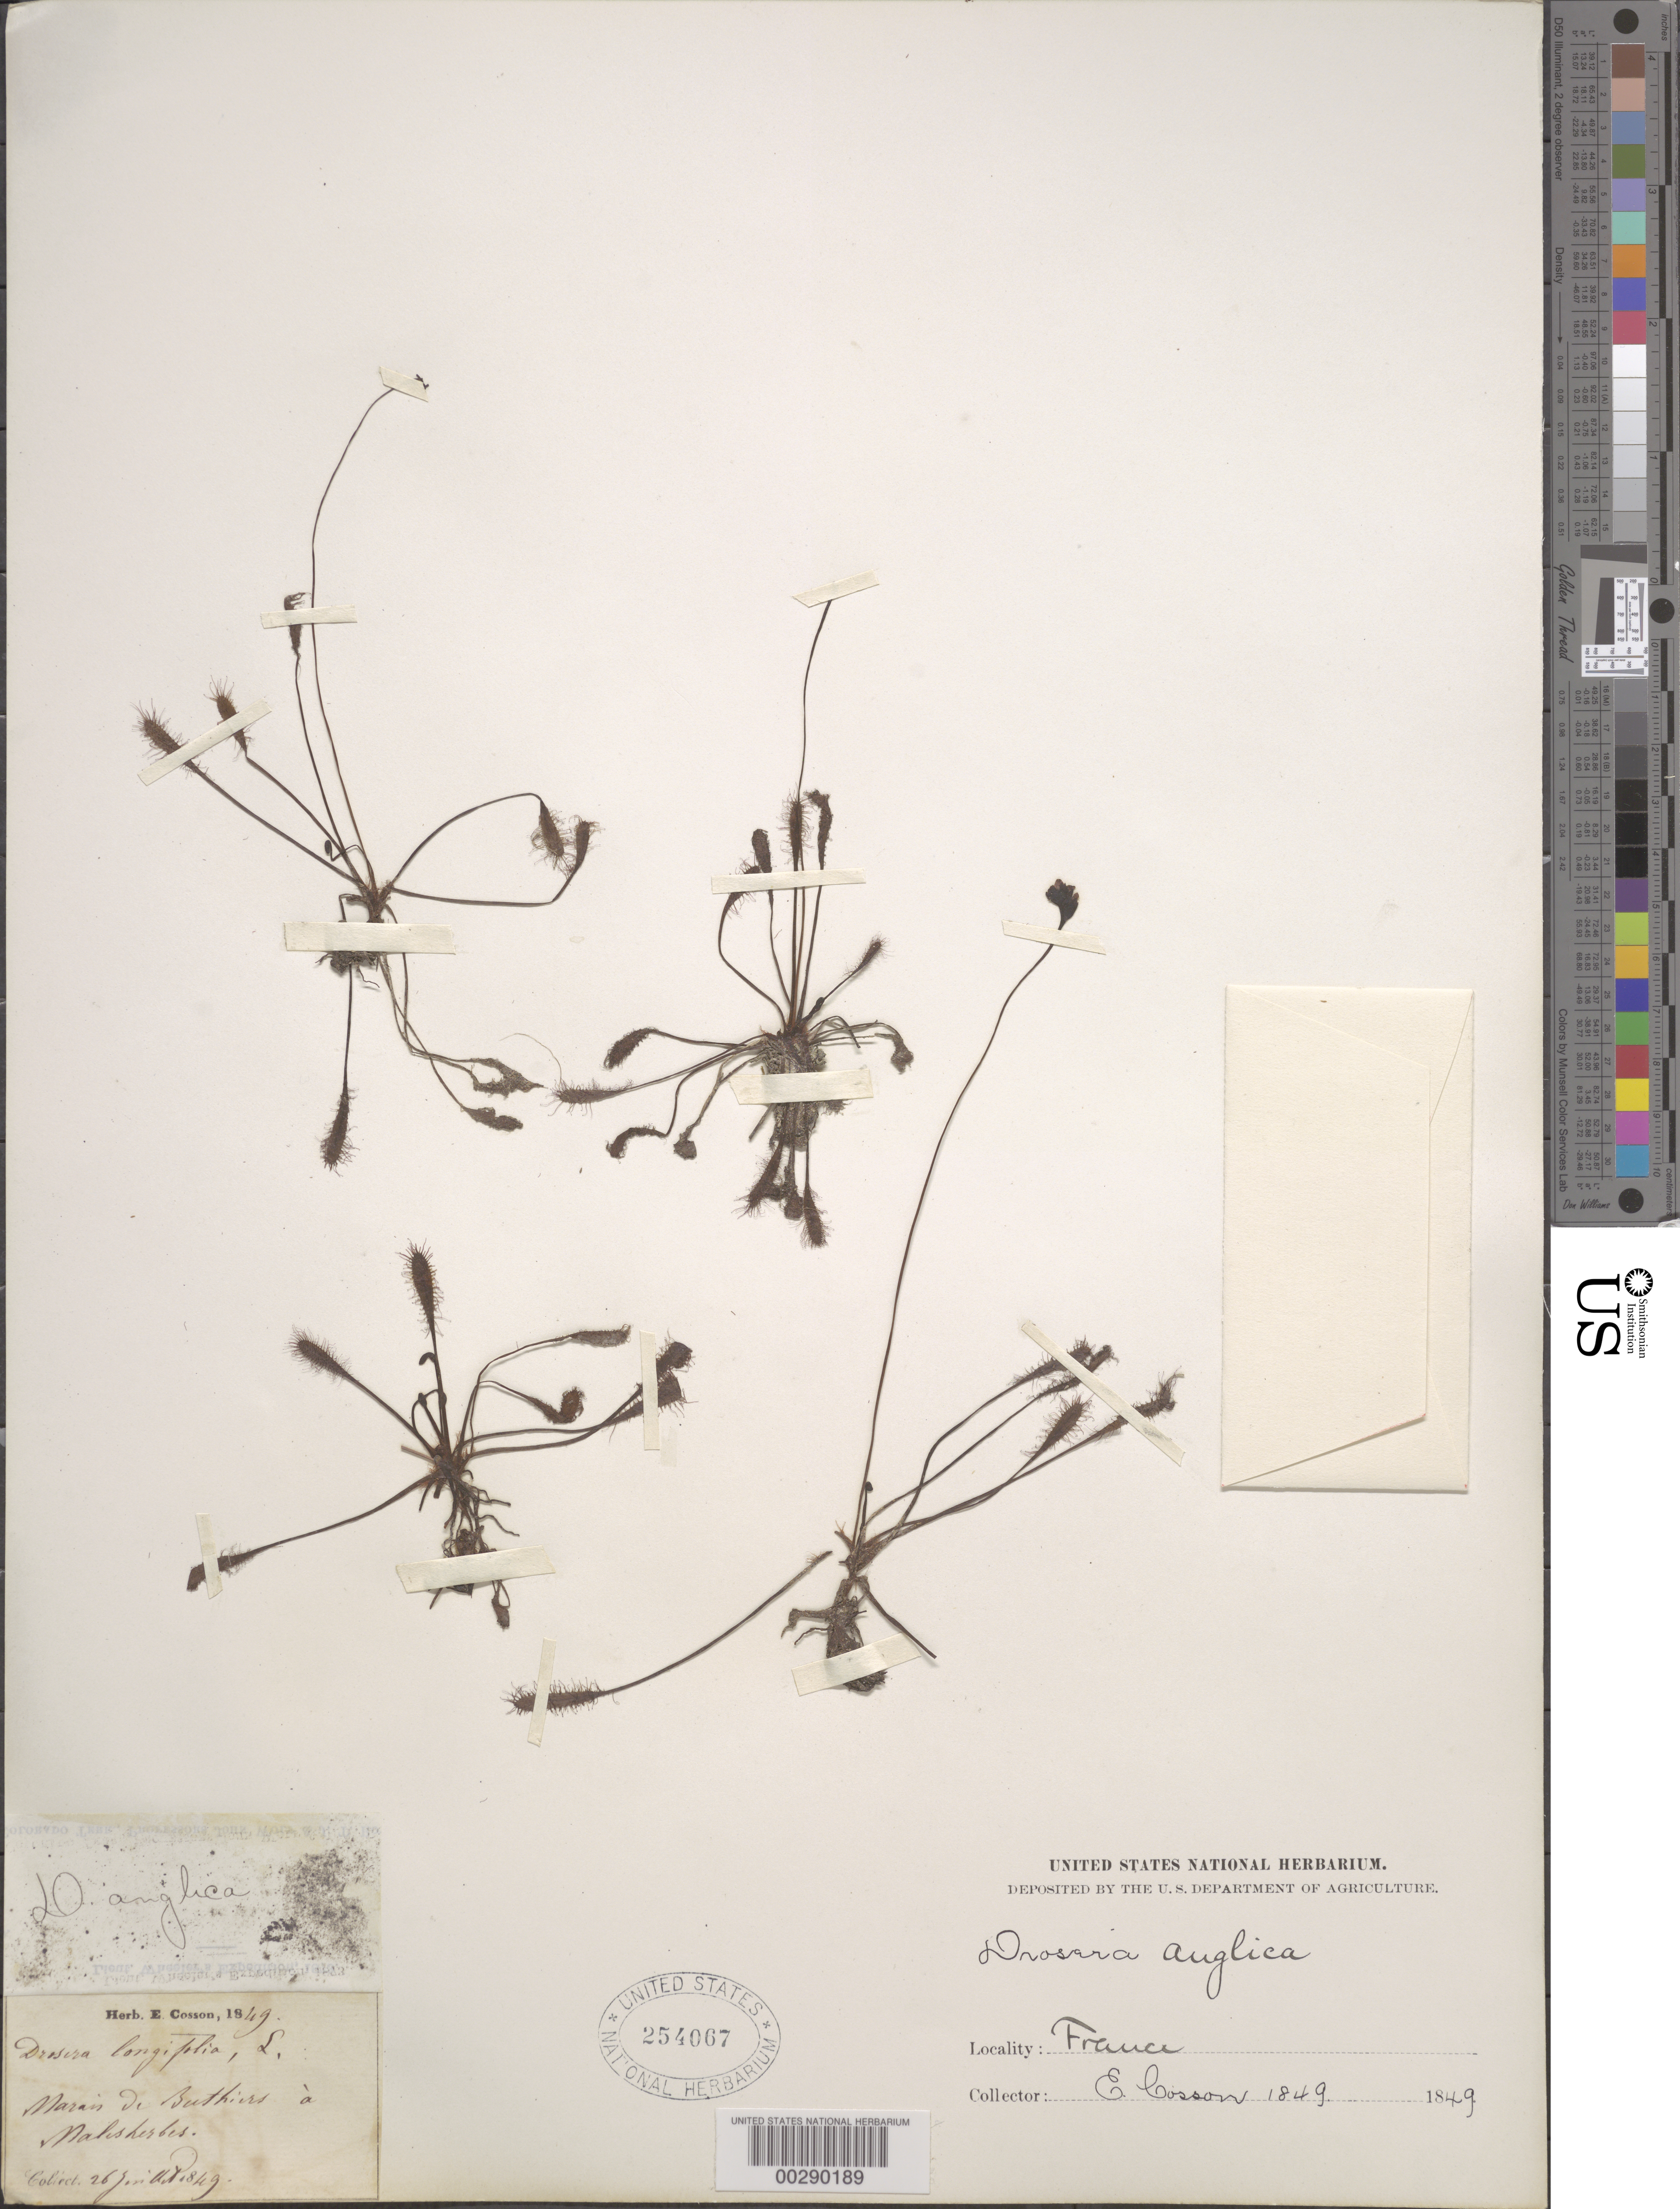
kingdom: Plantae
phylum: Tracheophyta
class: Magnoliopsida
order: Caryophyllales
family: Droseraceae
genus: Drosera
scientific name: Drosera anglica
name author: Huds.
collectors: E. Cosson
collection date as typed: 26 Jul 1849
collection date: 1849-07-26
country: France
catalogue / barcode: US 254067